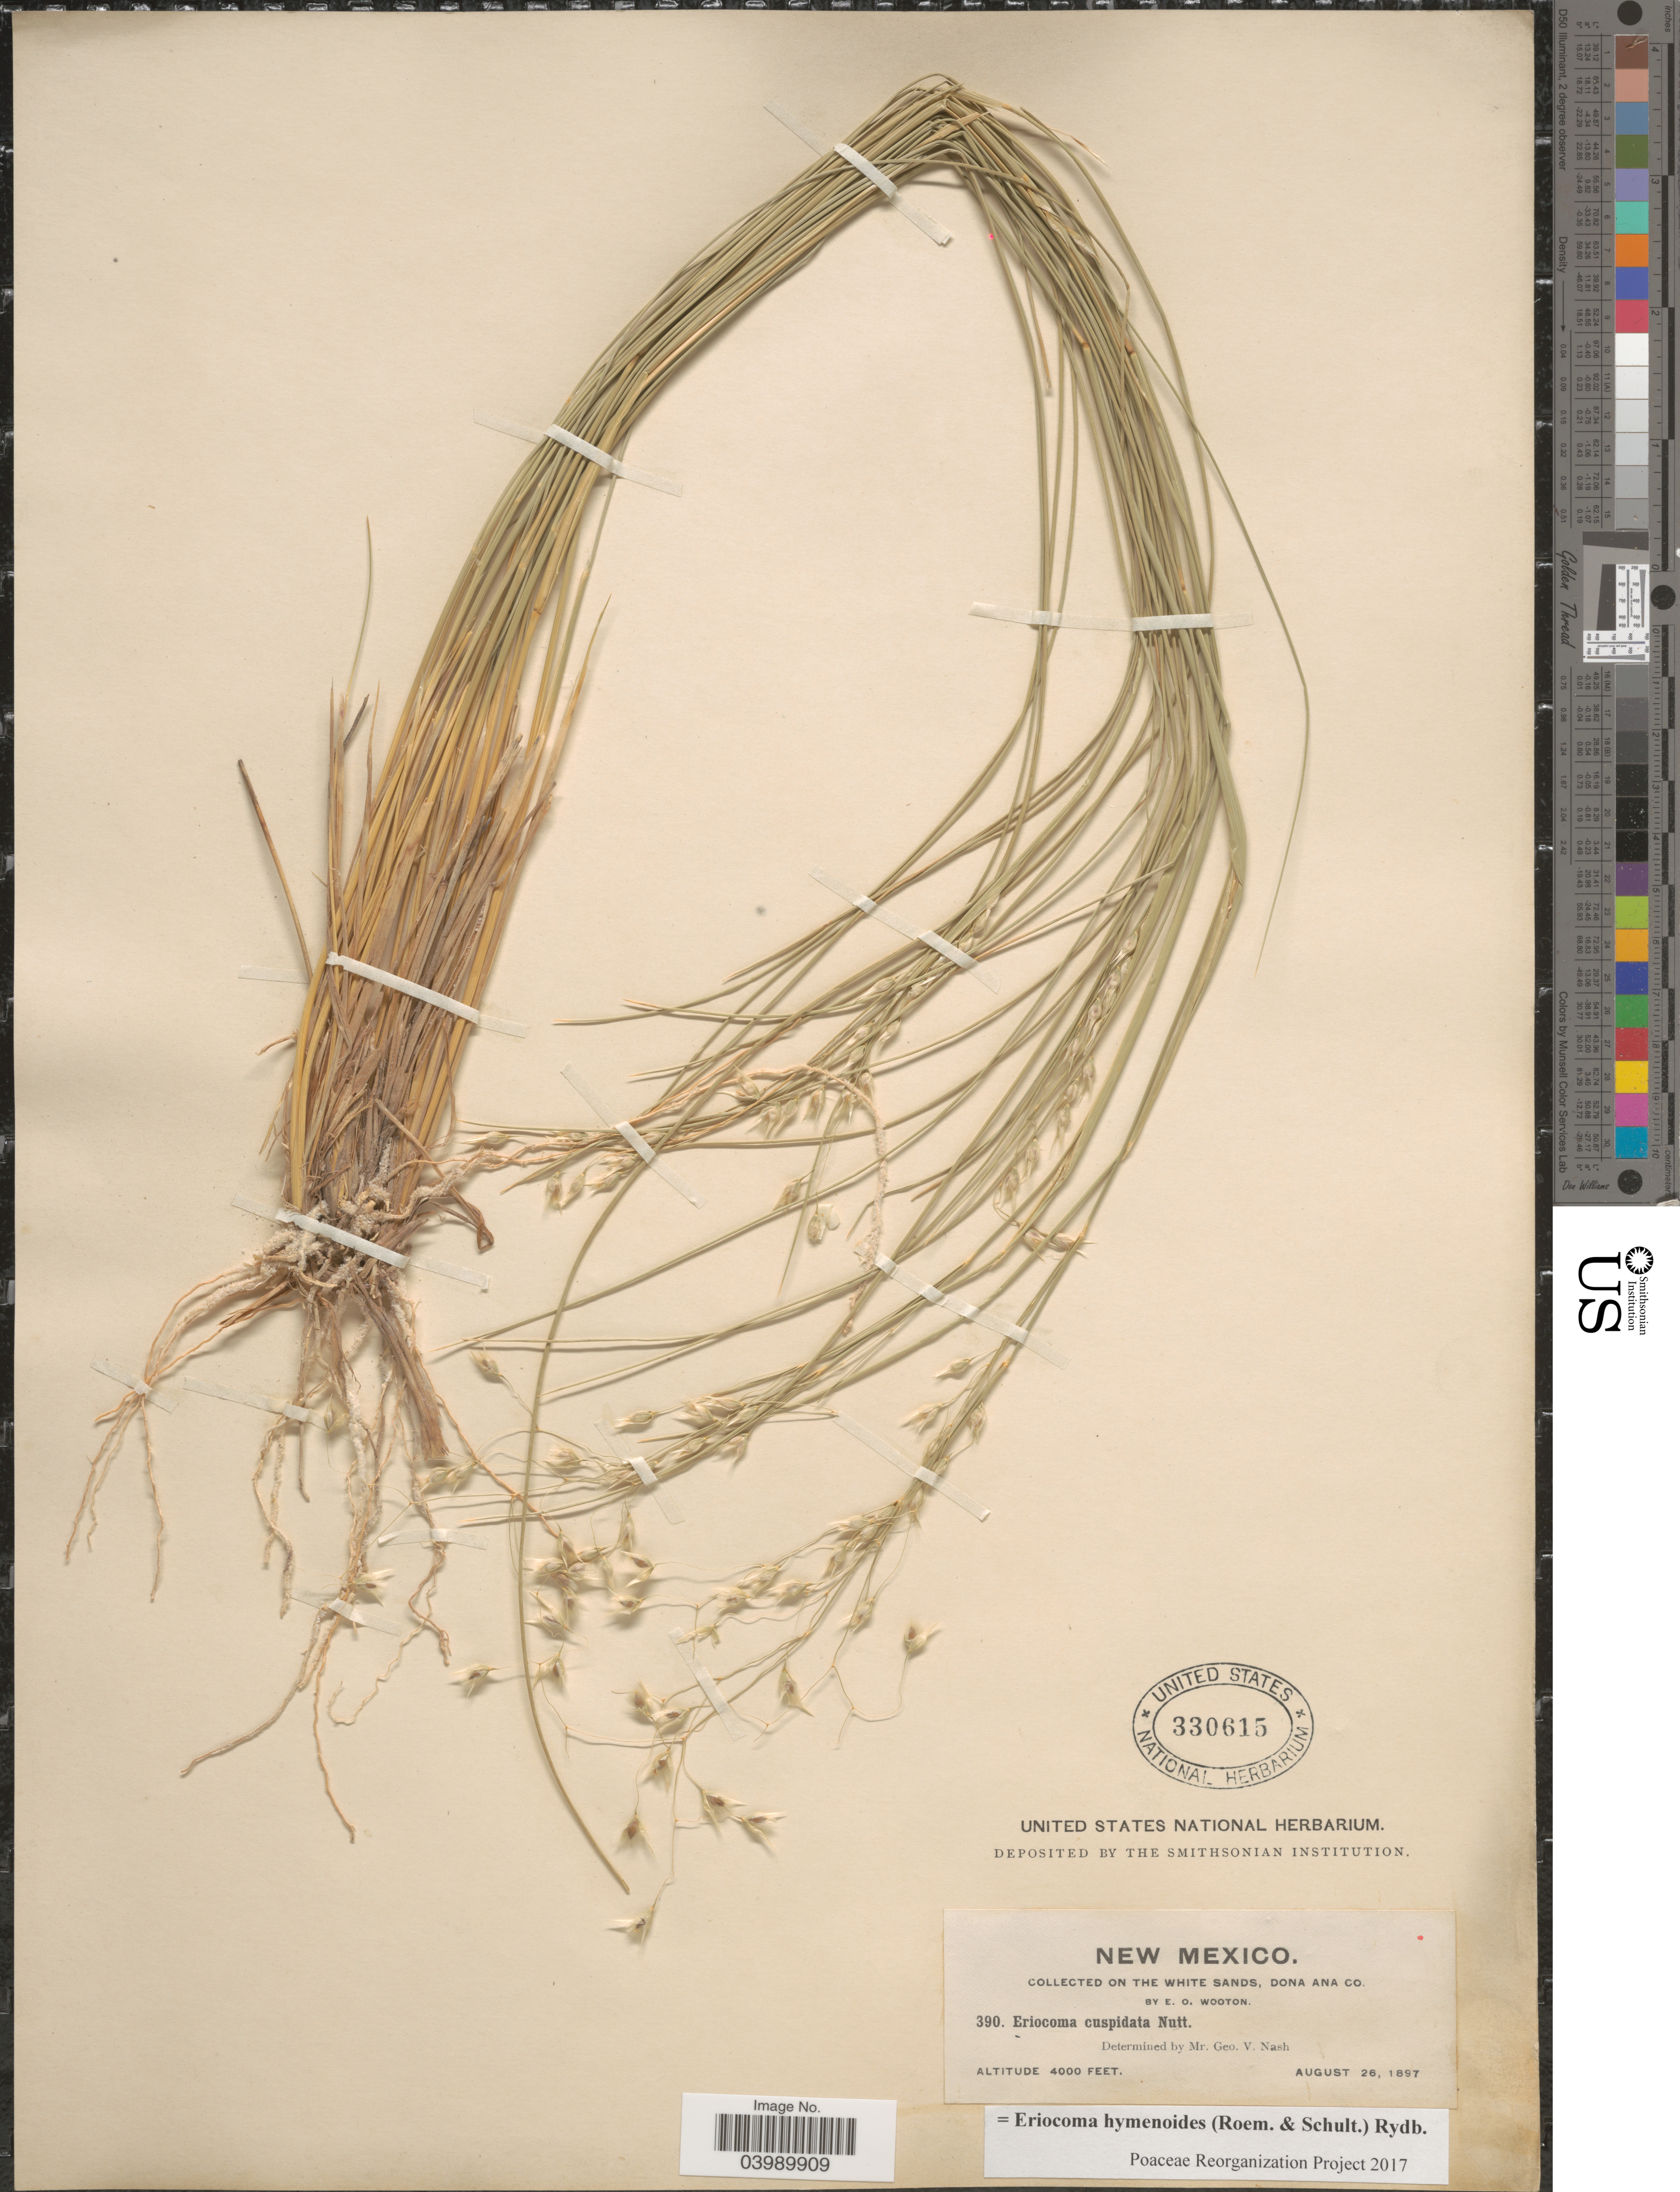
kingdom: Plantae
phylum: Tracheophyta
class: Liliopsida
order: Poales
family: Poaceae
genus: Eriocoma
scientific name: Eriocoma hymenoides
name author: (Roem. & Schult.) Rydb.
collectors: E. O. Wooton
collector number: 390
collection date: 1897-08-26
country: United States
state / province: New Mexico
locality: On the White Sands, Dona Ana Co.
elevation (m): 1219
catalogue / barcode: US 330615